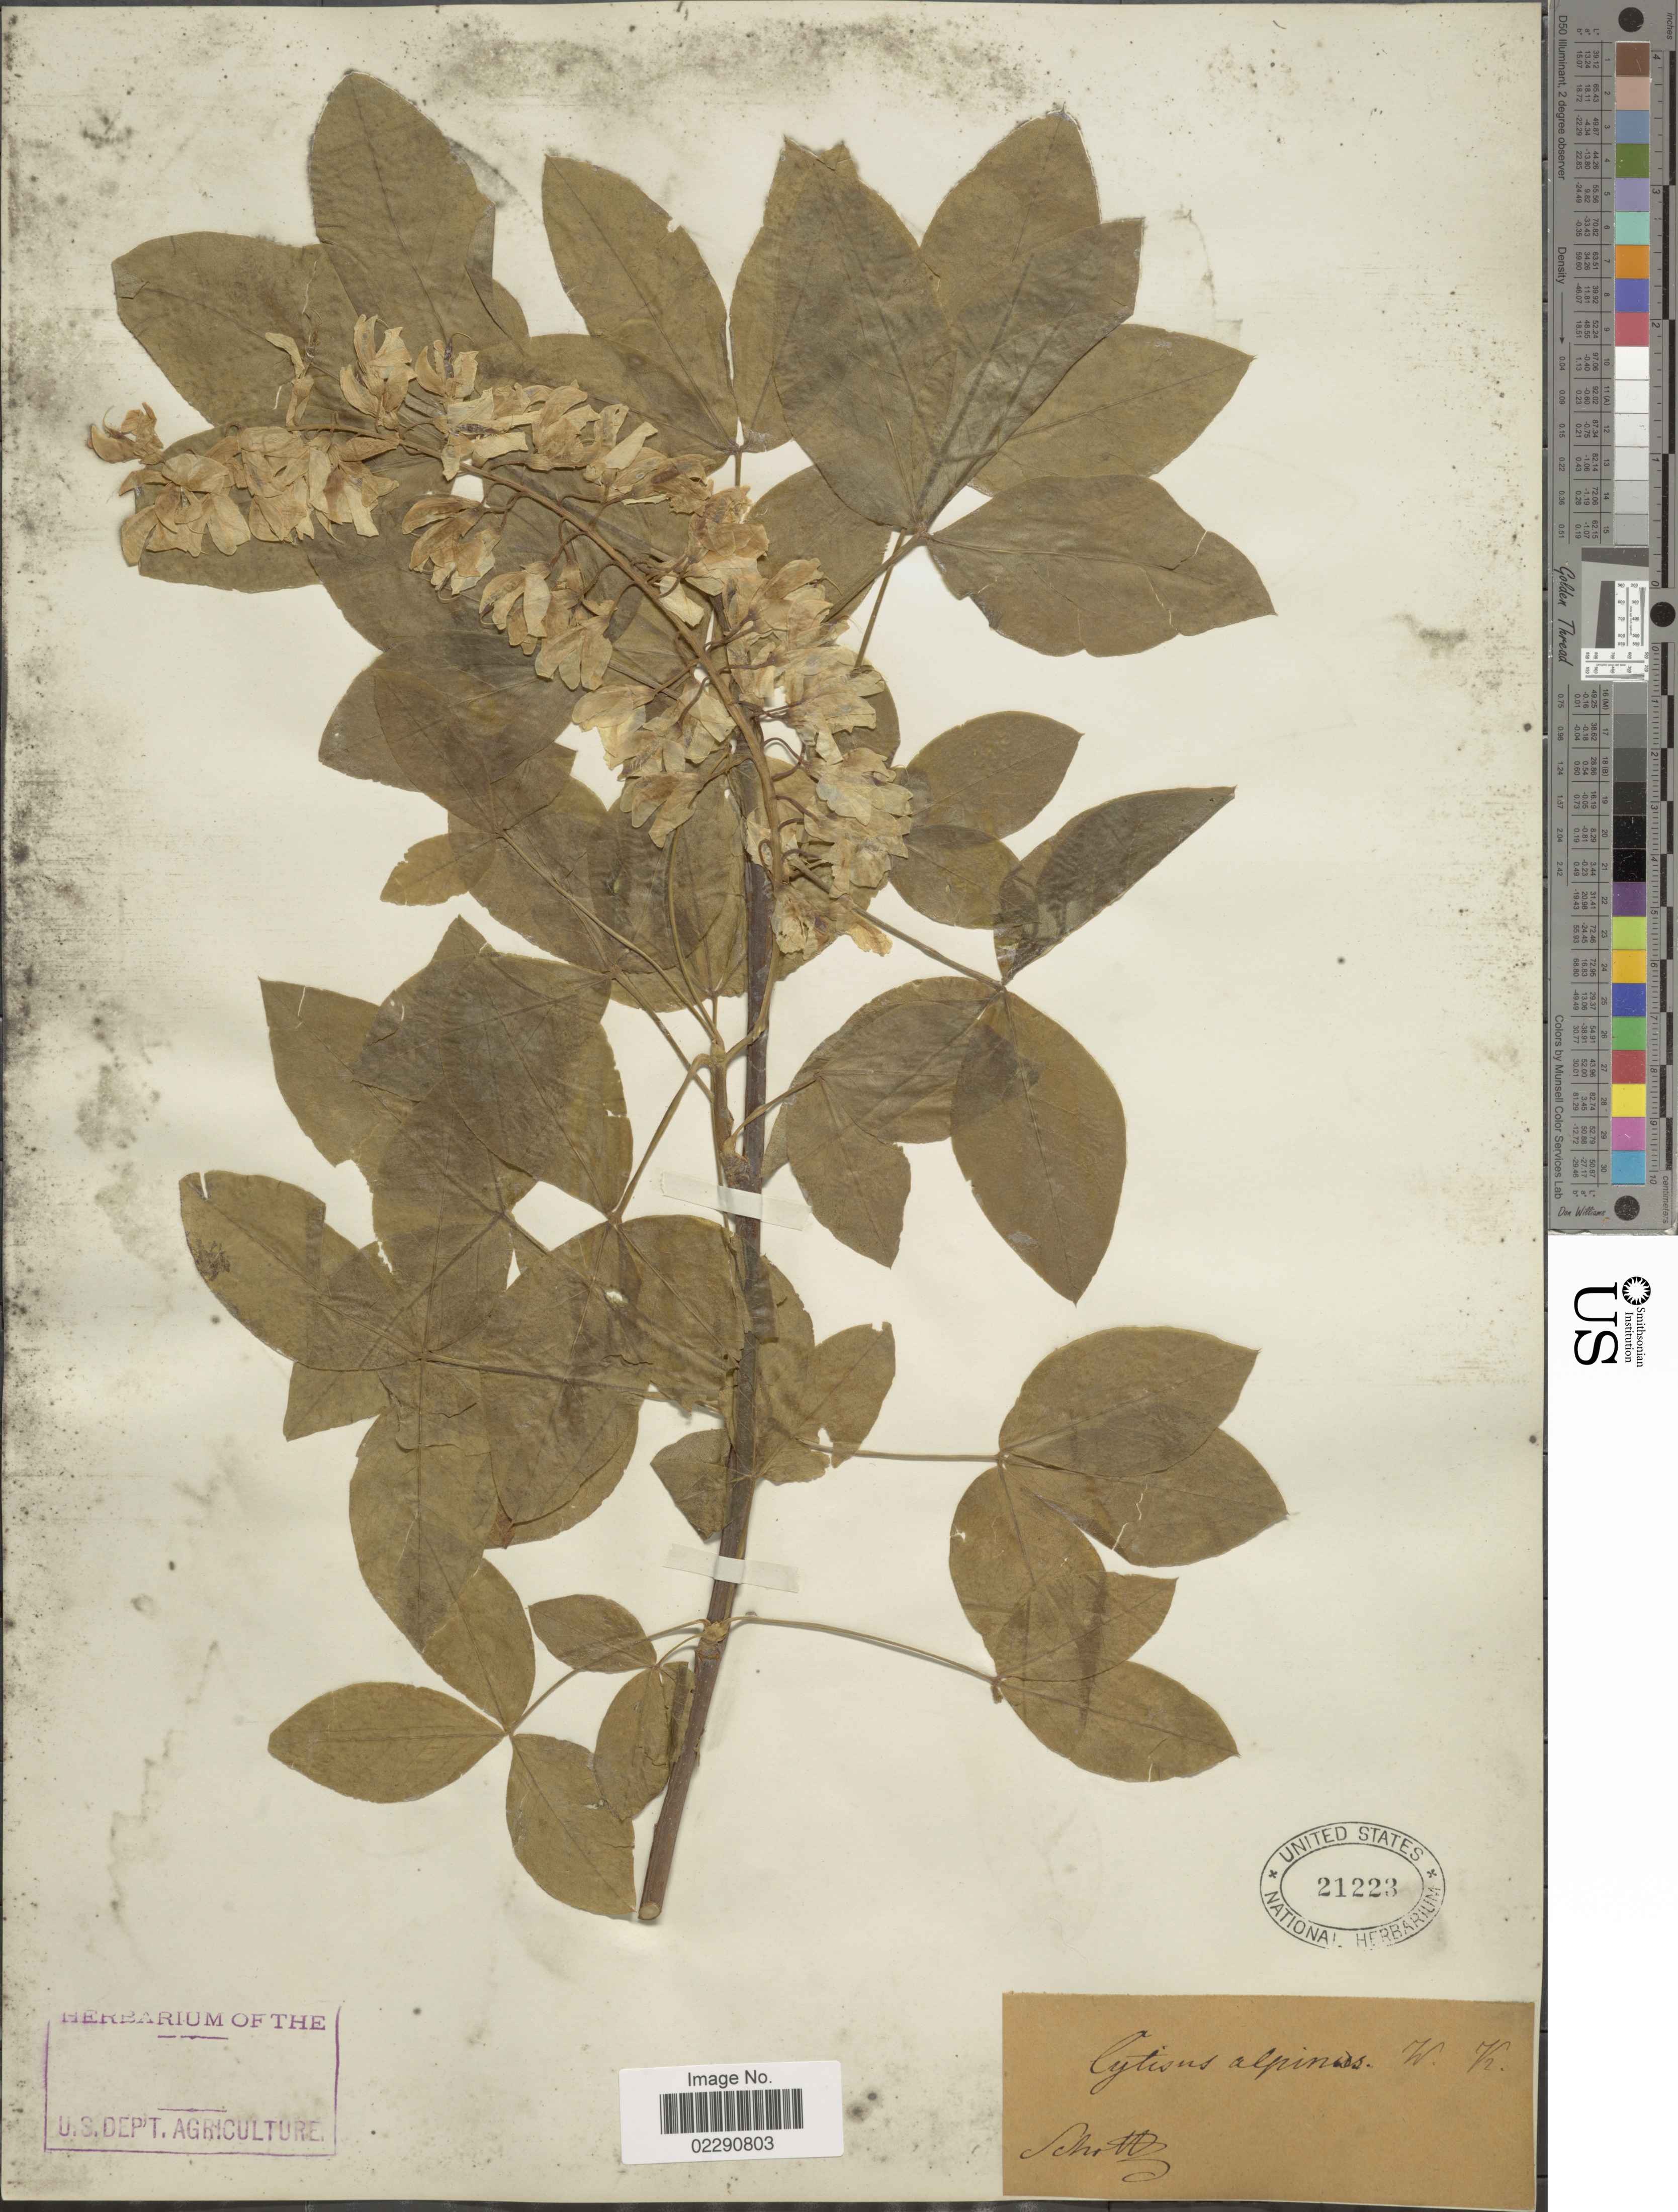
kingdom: Plantae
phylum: Tracheophyta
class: Magnoliopsida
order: Fabales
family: Fabaceae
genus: Laburnum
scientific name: Laburnum alpinum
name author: (Mill.) Bercht. & J. Presl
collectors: Schott, --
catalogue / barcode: US 21223